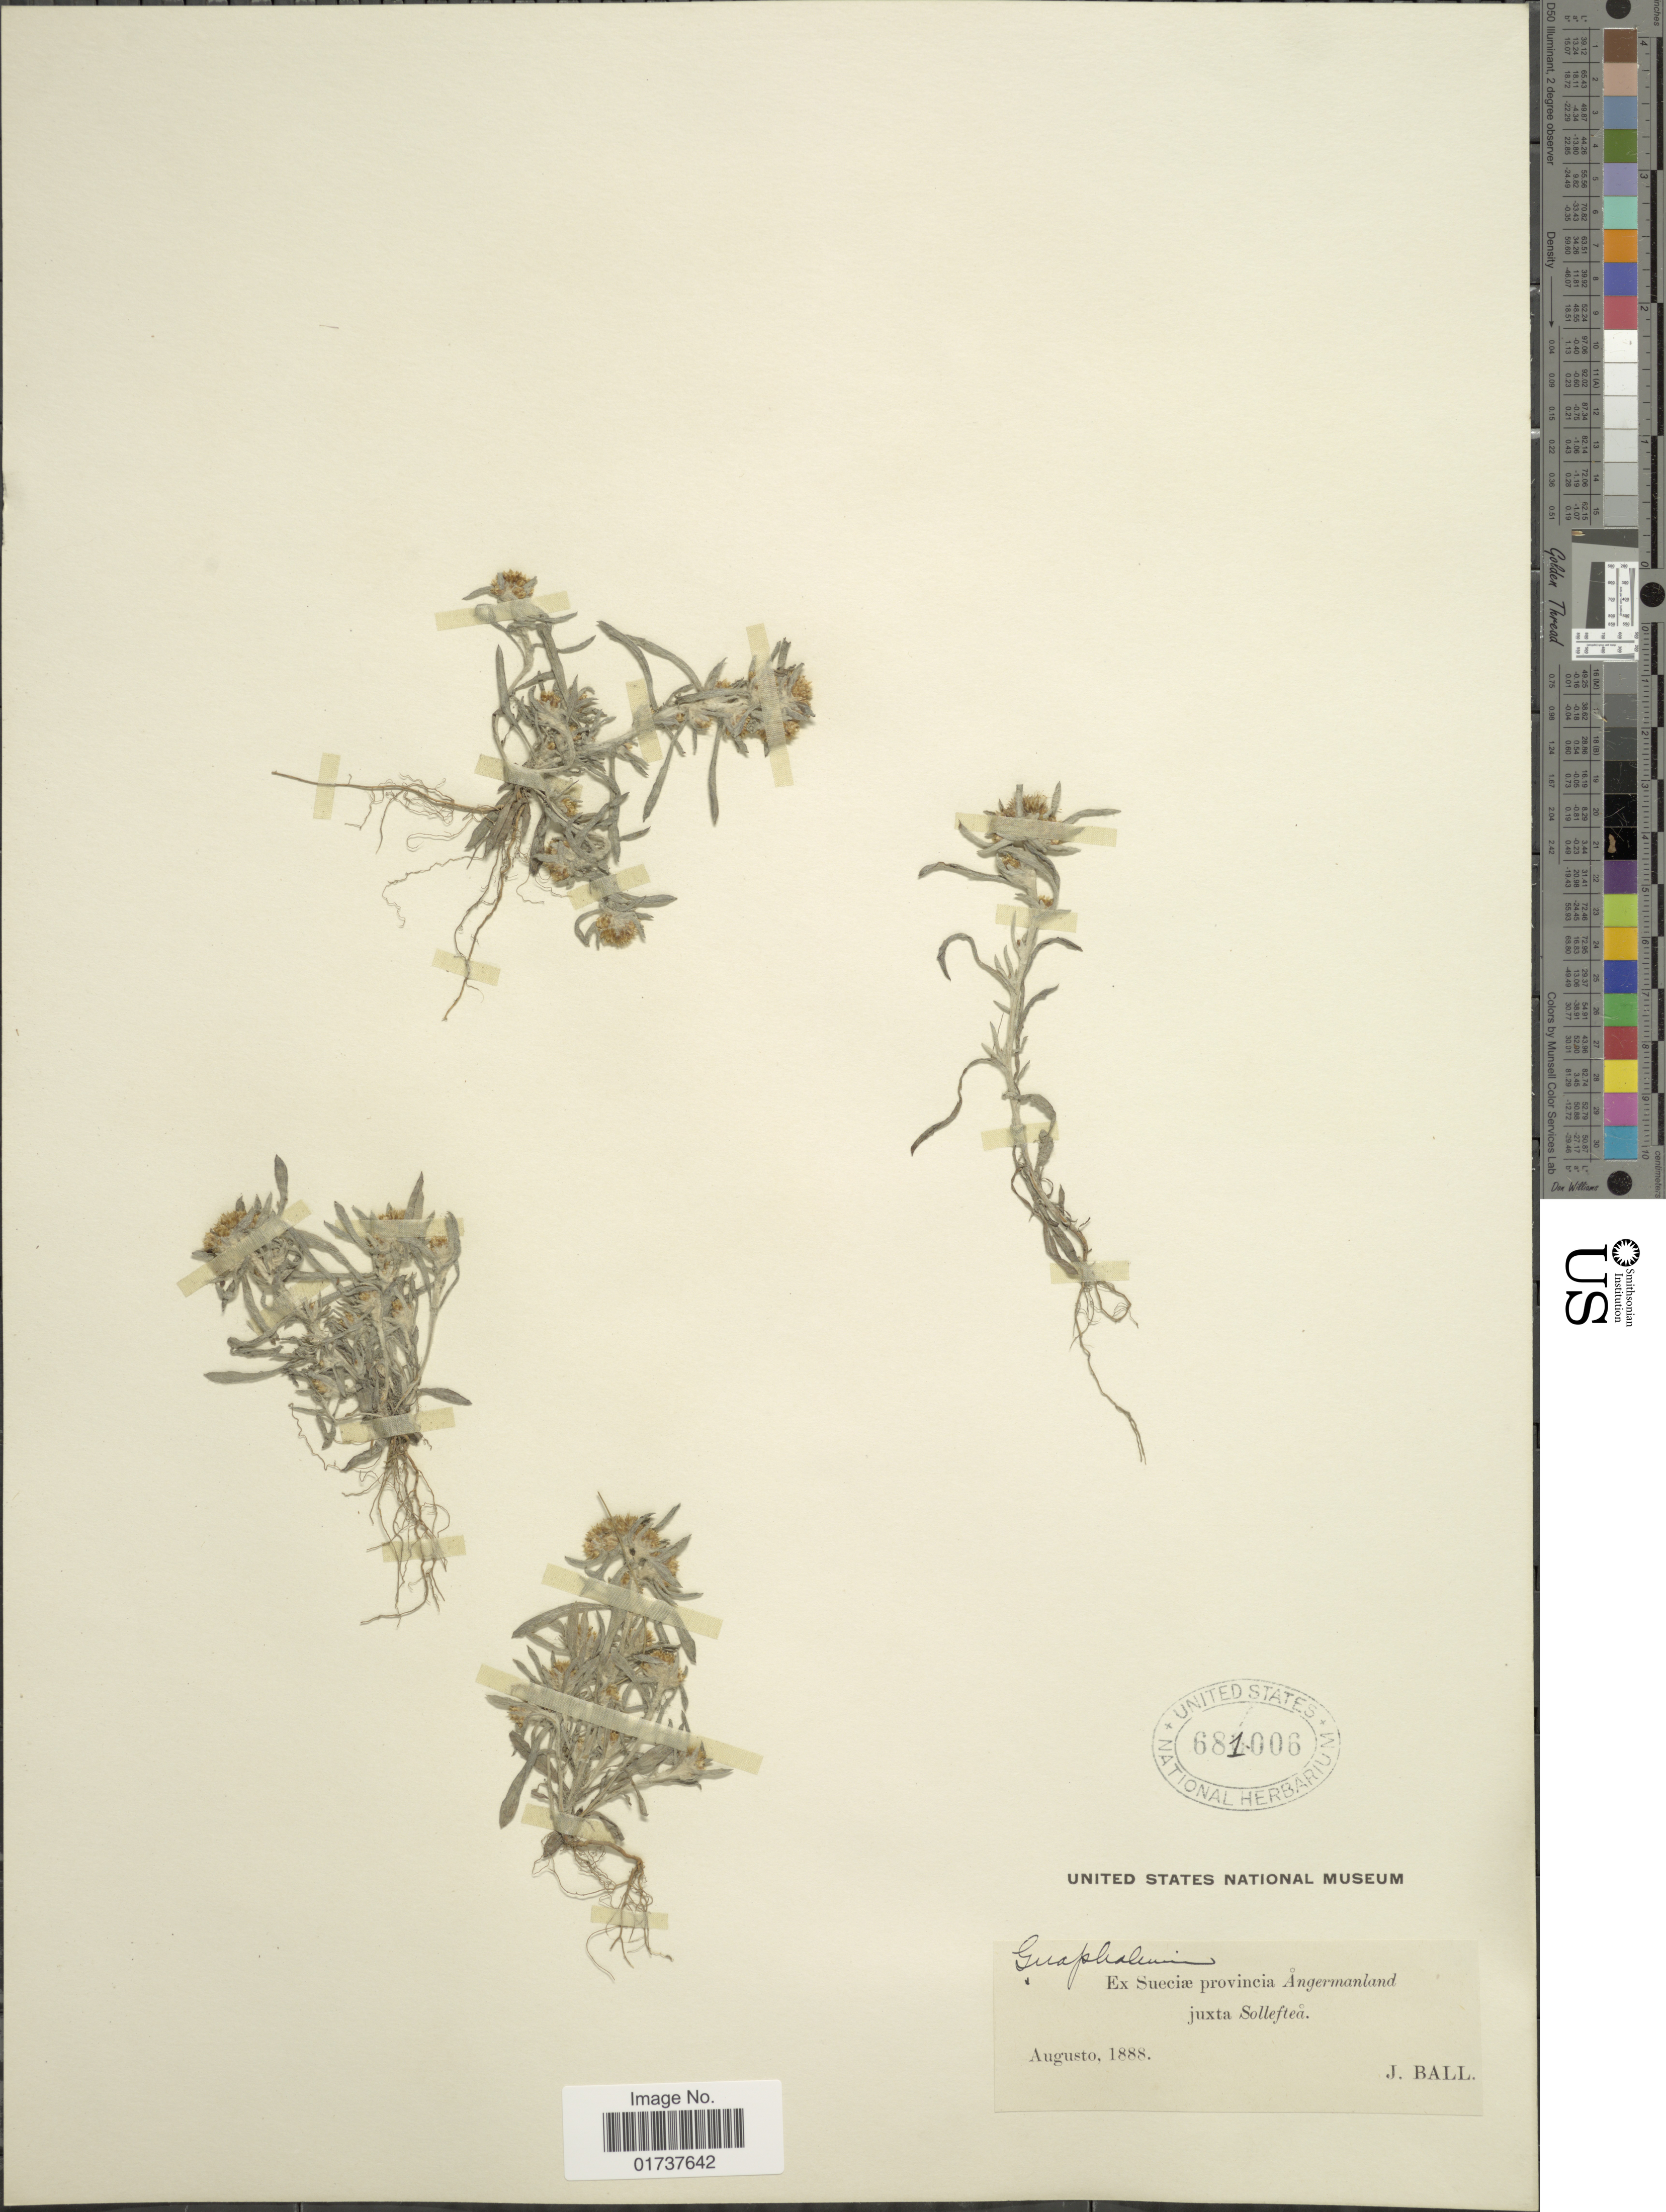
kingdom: Plantae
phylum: Tracheophyta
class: Magnoliopsida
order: Asterales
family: Asteraceae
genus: Gnaphalium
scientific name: Gnaphalium uliginosum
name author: L.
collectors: J. Ball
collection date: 1888-08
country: Sweden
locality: Sueciae provincia Angermanland, juxta Solleftea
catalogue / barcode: US 681006